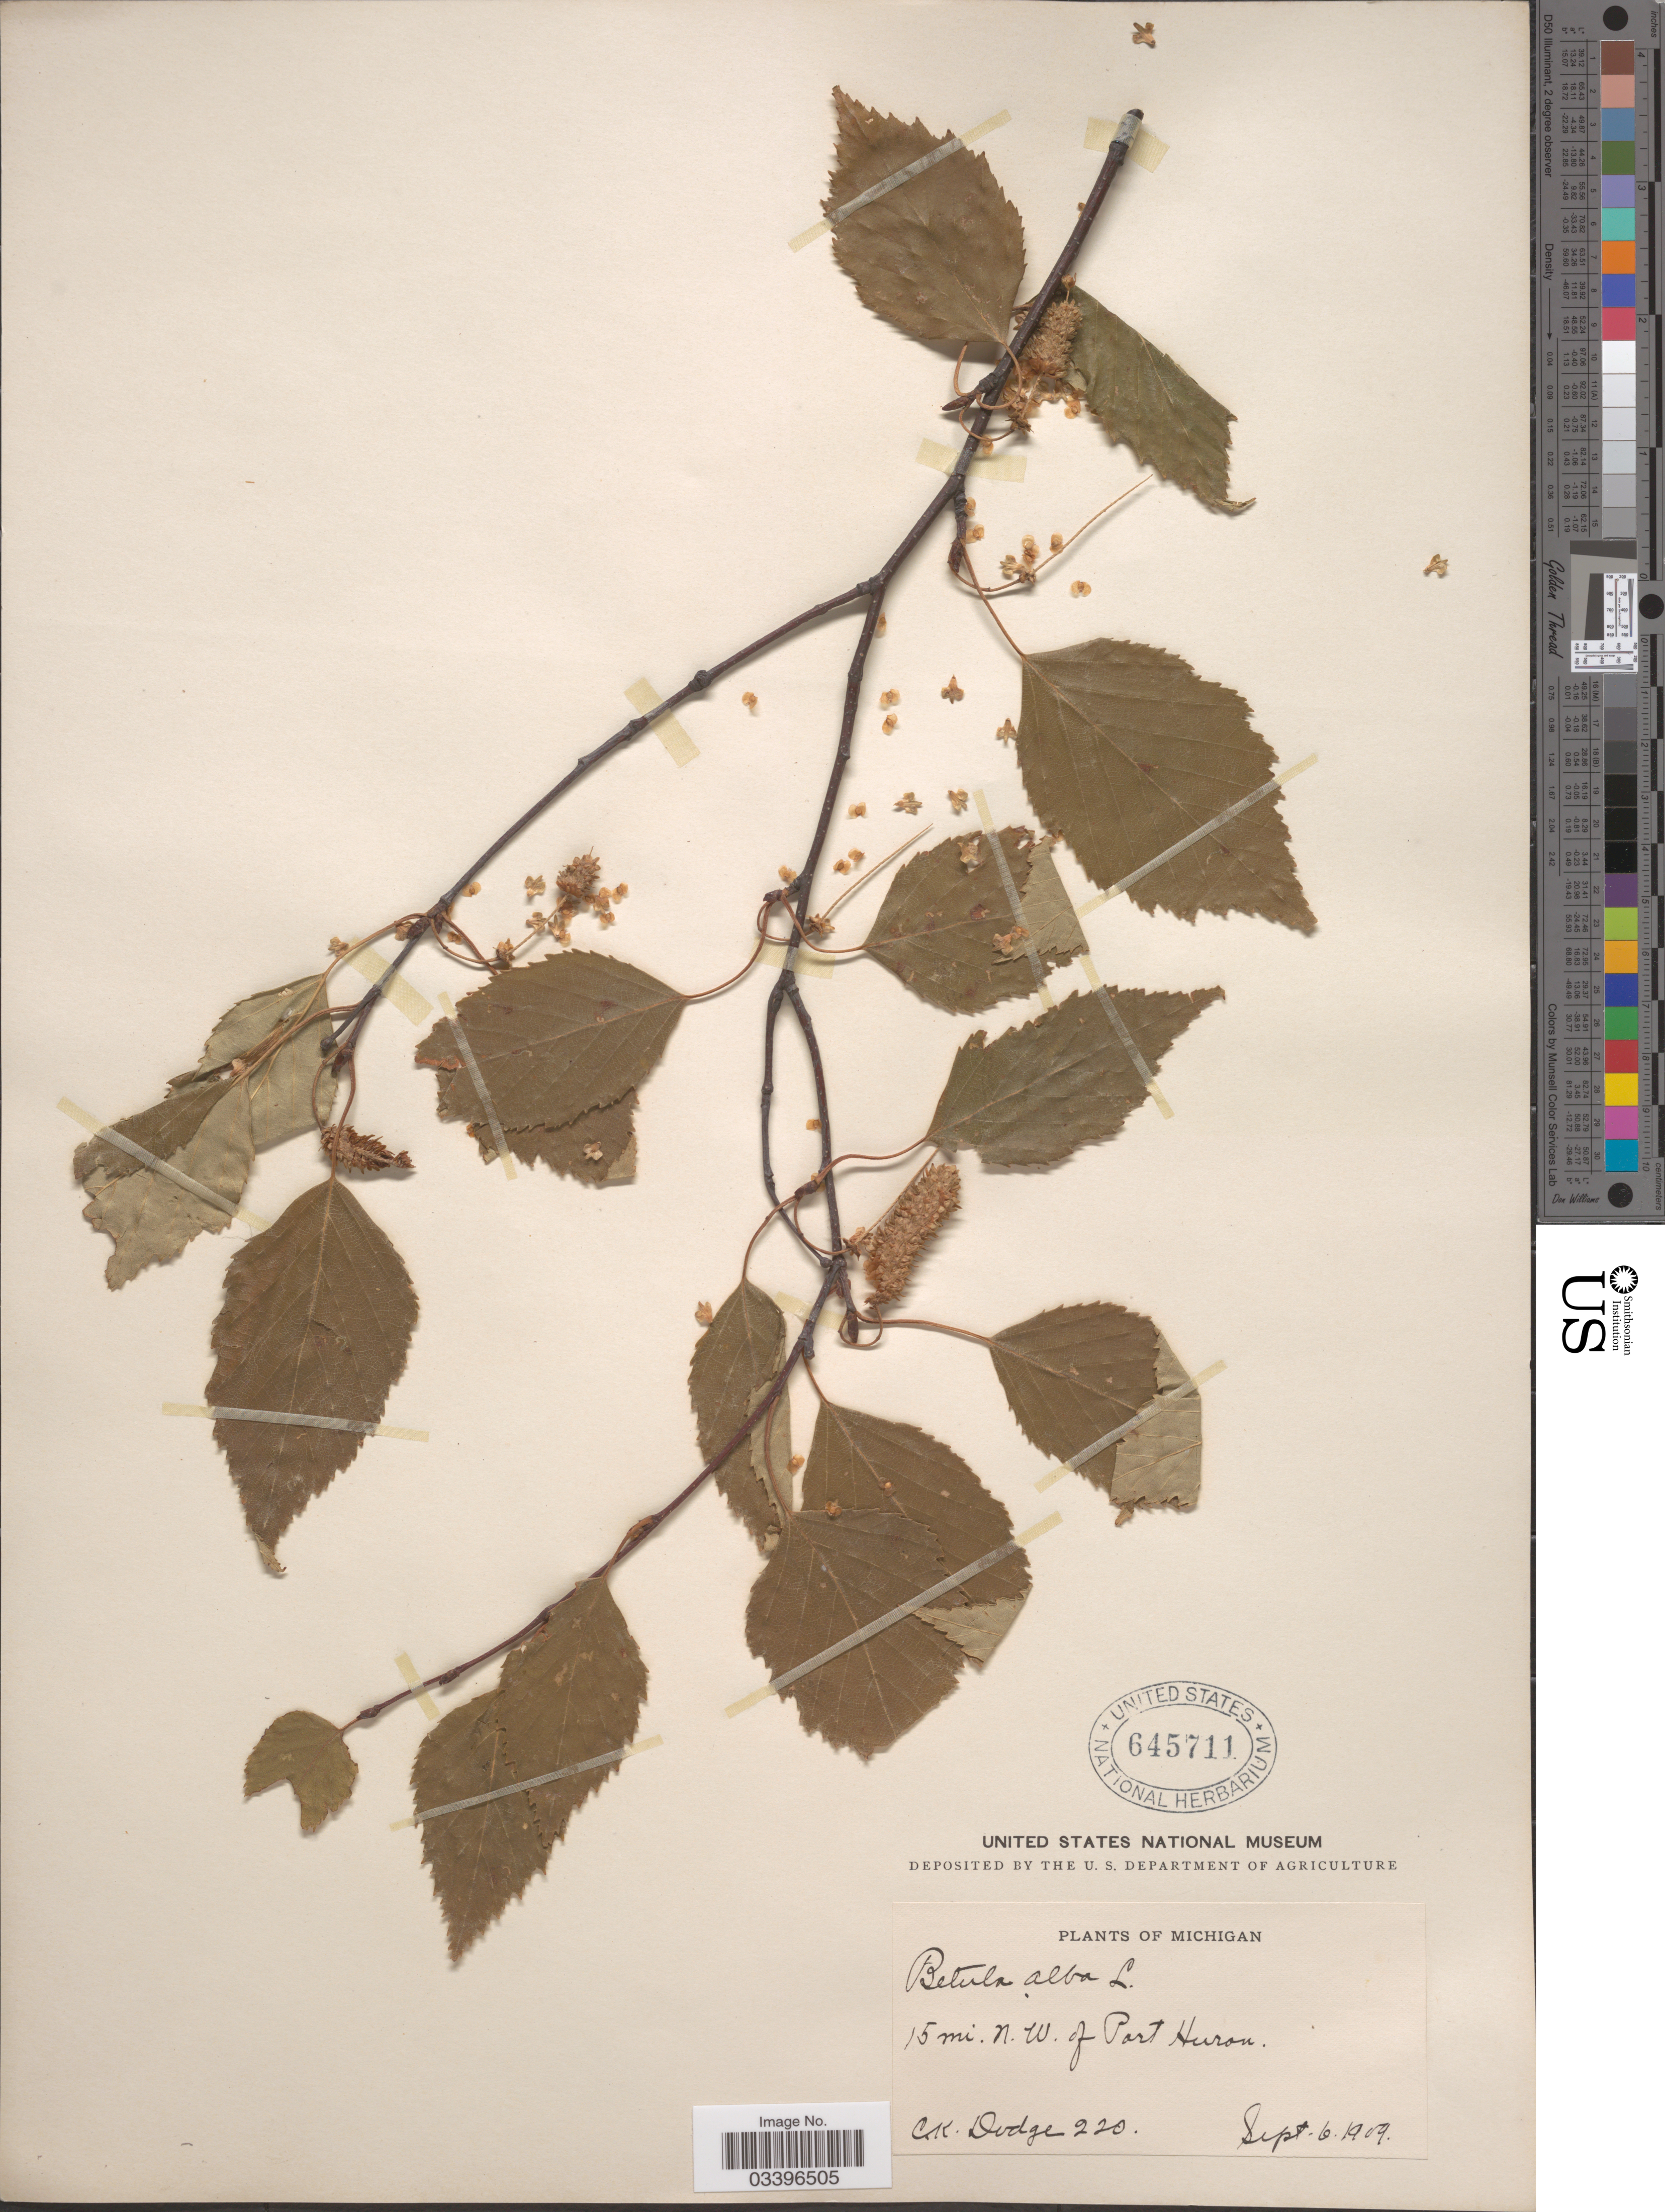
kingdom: Plantae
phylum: Tracheophyta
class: Magnoliopsida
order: Fagales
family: Betulaceae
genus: Betula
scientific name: Betula papyrifera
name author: Marshall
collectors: C. Dodge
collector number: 220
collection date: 1909-09-06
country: United States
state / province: Michigan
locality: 15 mi. N.W. of Port Huron.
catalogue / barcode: US 645711